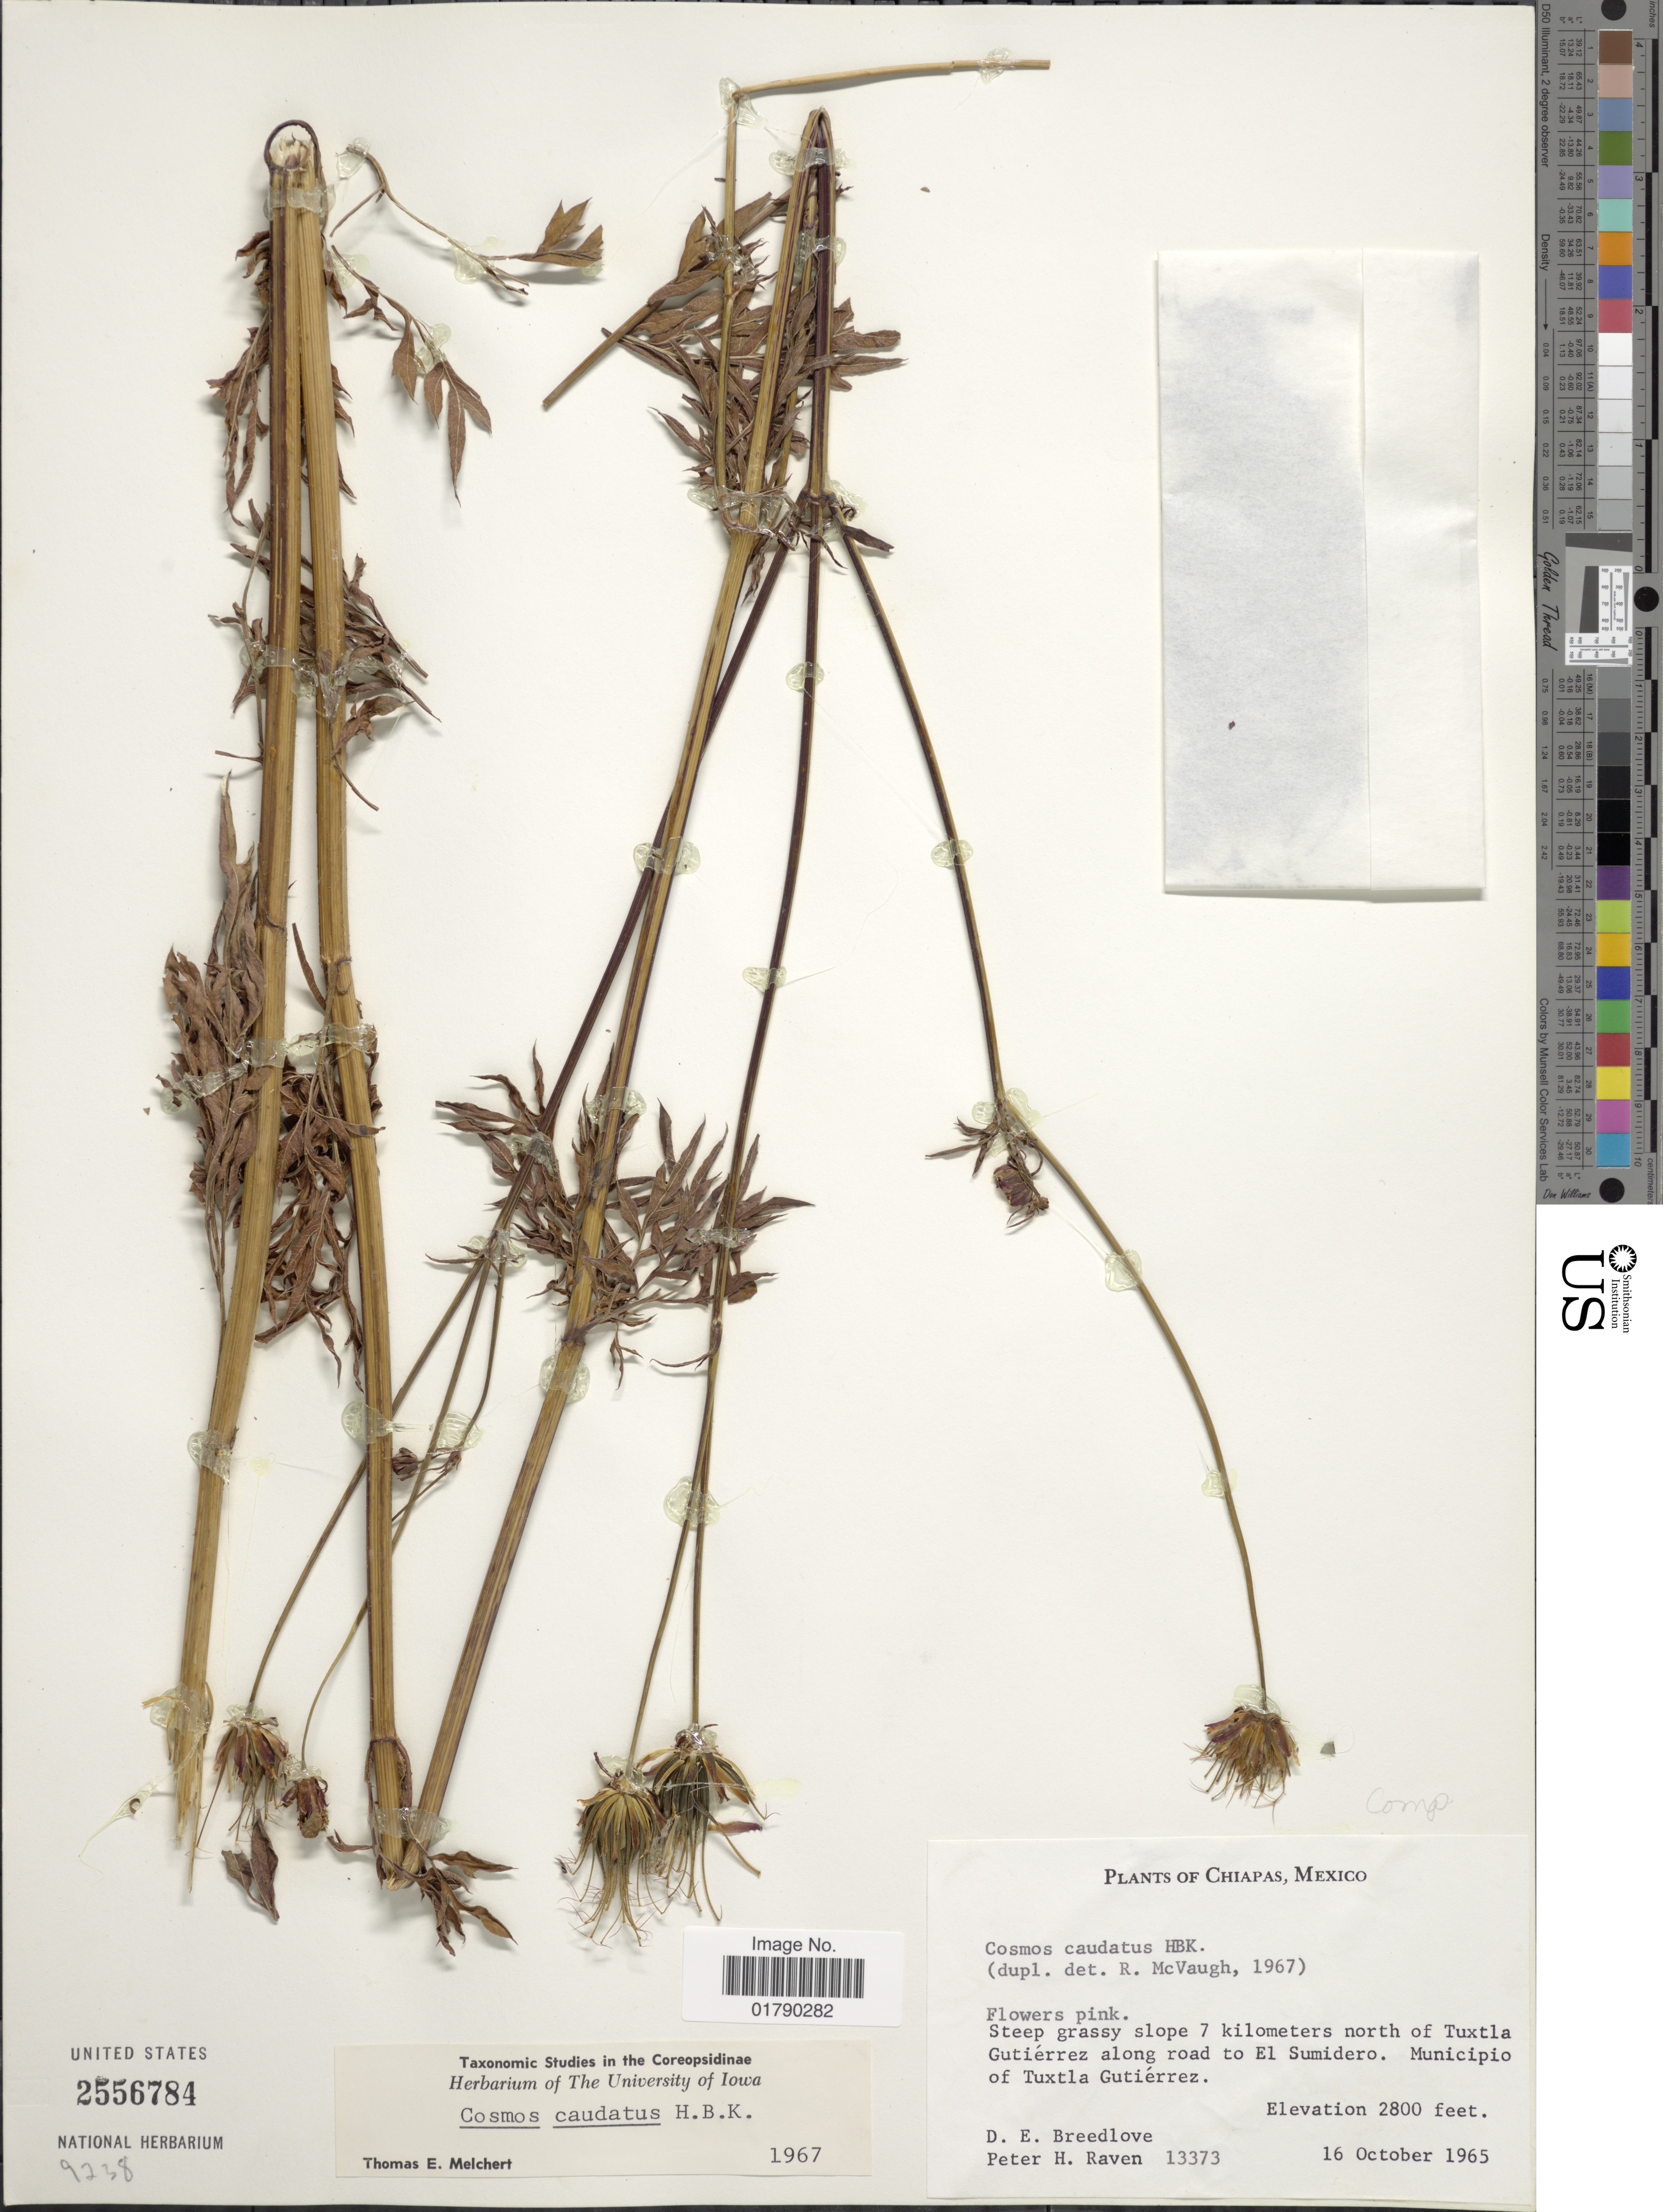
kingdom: Plantae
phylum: Tracheophyta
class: Magnoliopsida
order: Asterales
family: Asteraceae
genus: Cosmos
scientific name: Cosmos caudatus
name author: Kunth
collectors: D. E. Breedlove & P. Raven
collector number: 13373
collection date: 1965-10-16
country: Mexico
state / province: Chiapas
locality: Steep grassy slope 7 kilometers north of Tuxtla Gutierrez along road to El Sumidero, Municipio of Tuxtla Gutierrez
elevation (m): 853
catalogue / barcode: US 2556784